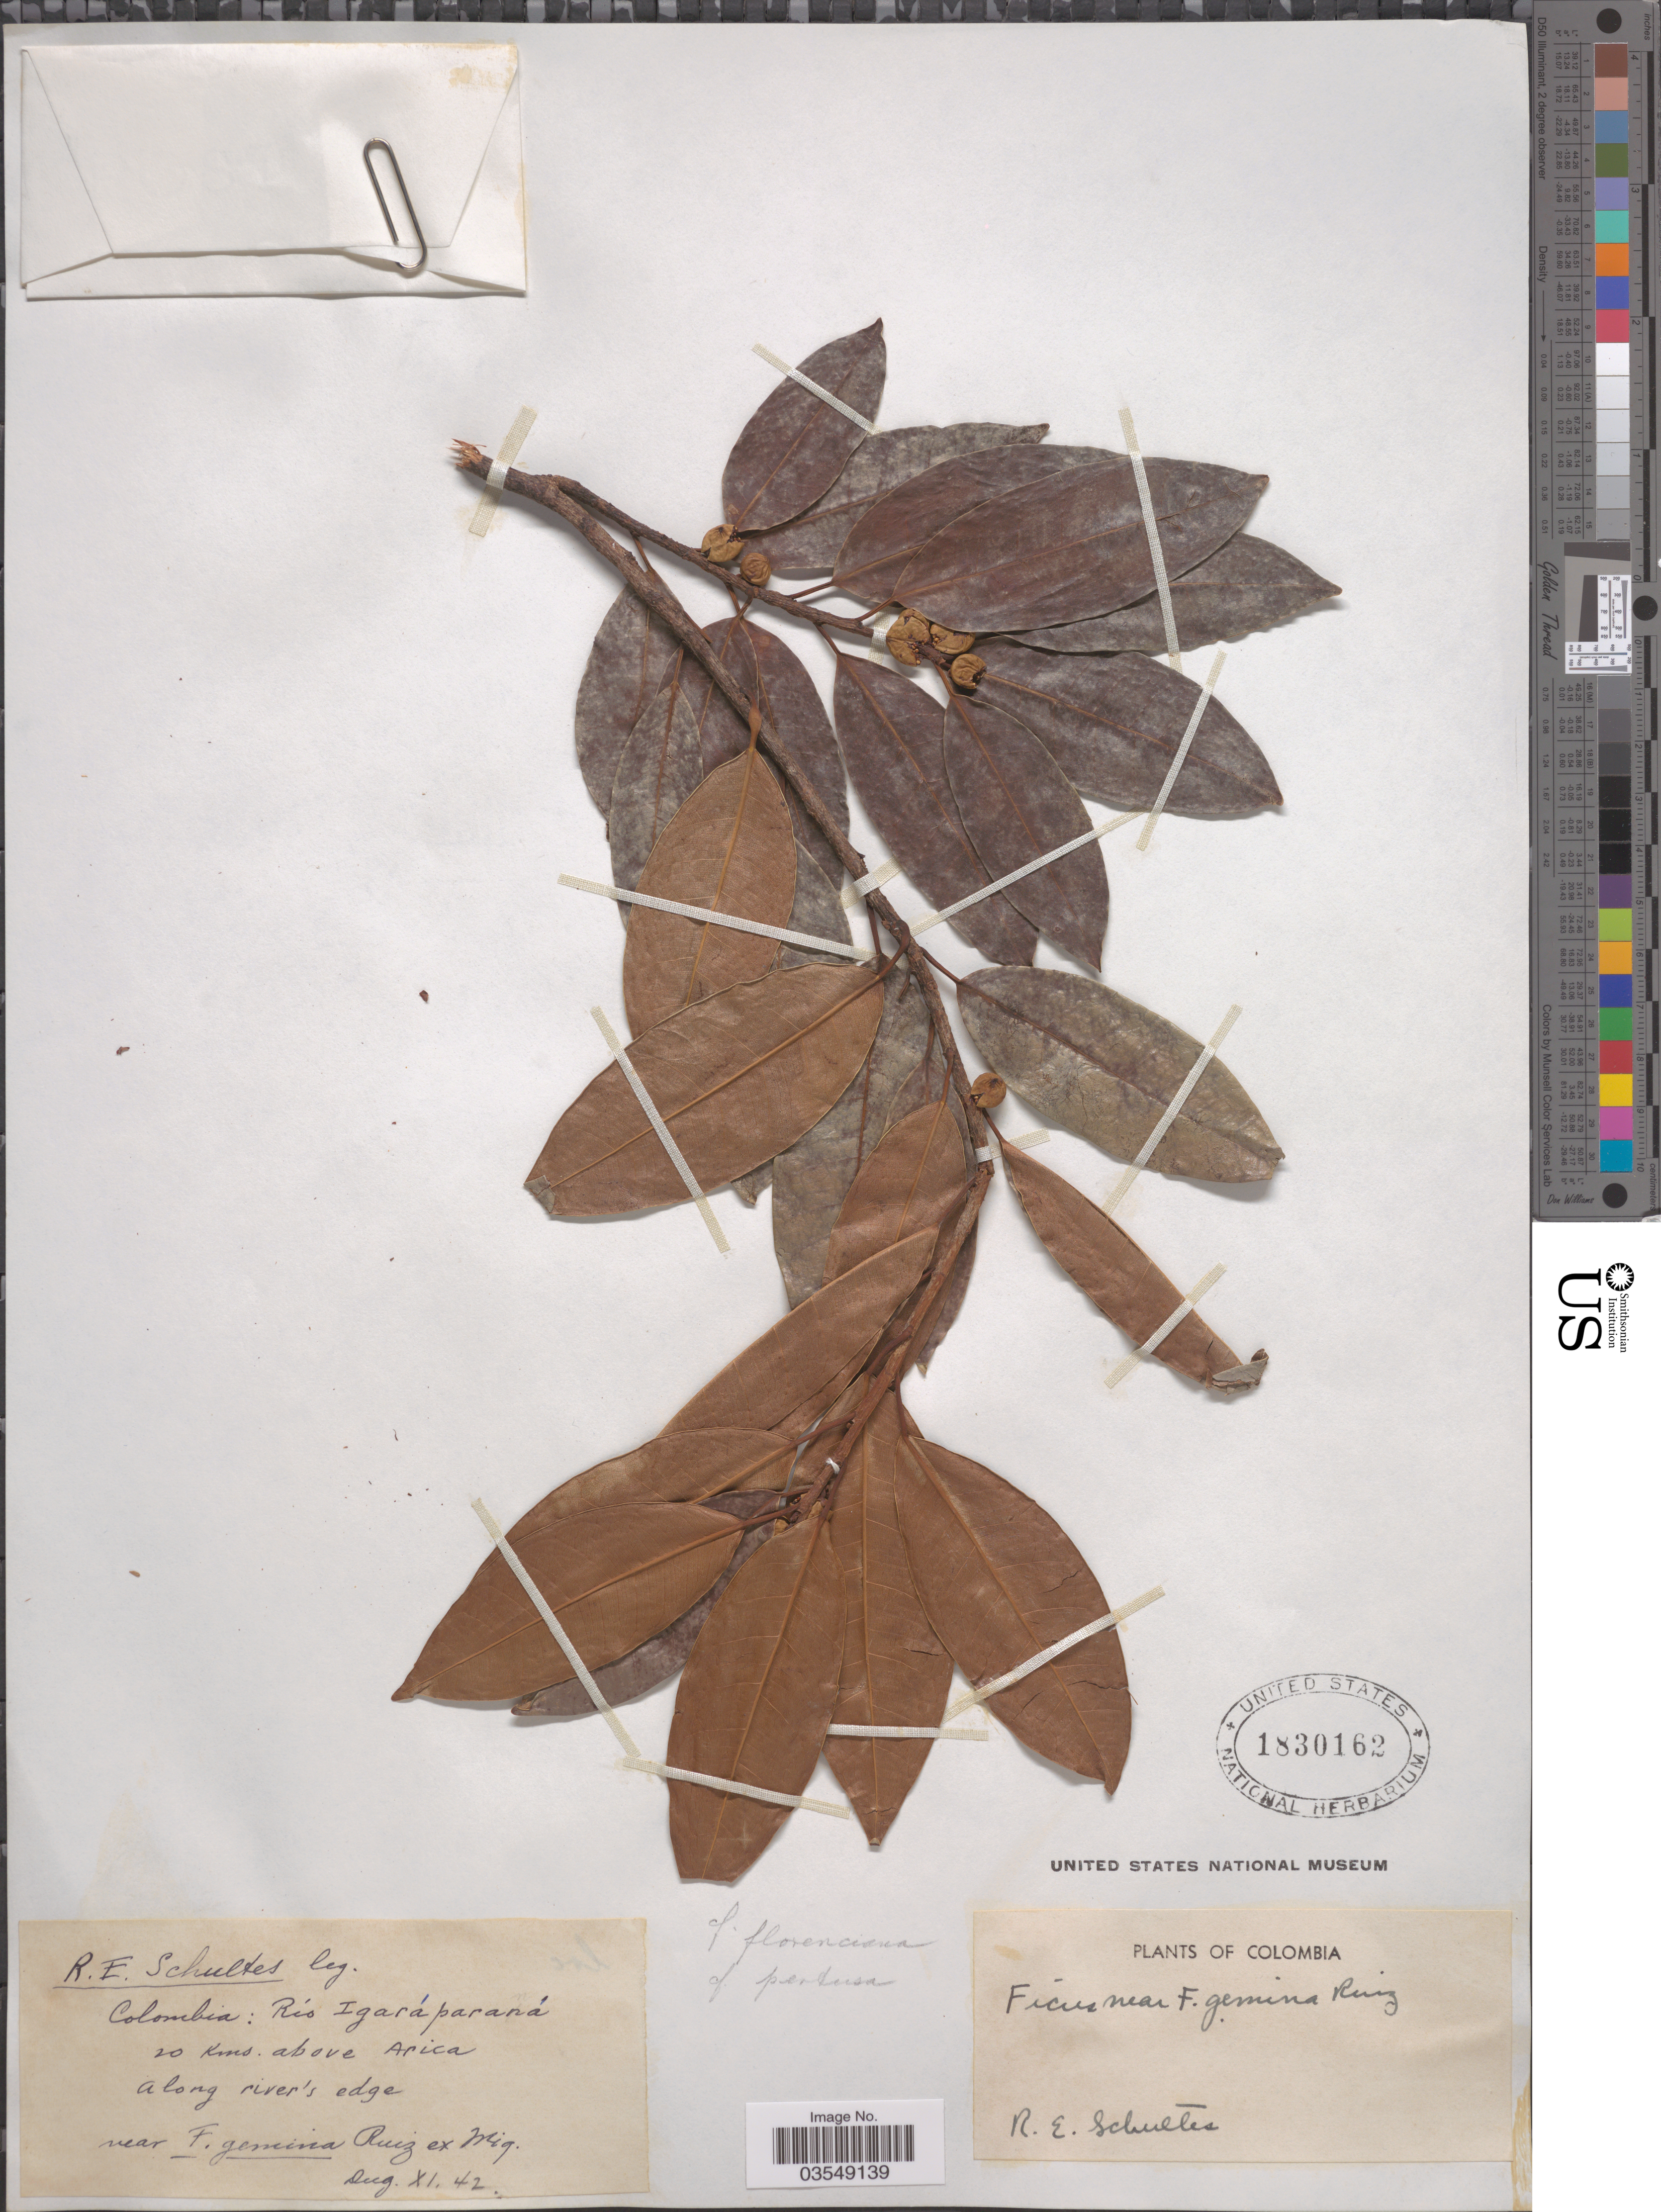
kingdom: Plantae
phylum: Tracheophyta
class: Magnoliopsida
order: Rosales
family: Moraceae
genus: Ficus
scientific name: Ficus pertusa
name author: L. f.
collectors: R. E. Schultes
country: Colombia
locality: Río Igará paraná 20 kms. above Arica along river's edge.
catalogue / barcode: US 1830162